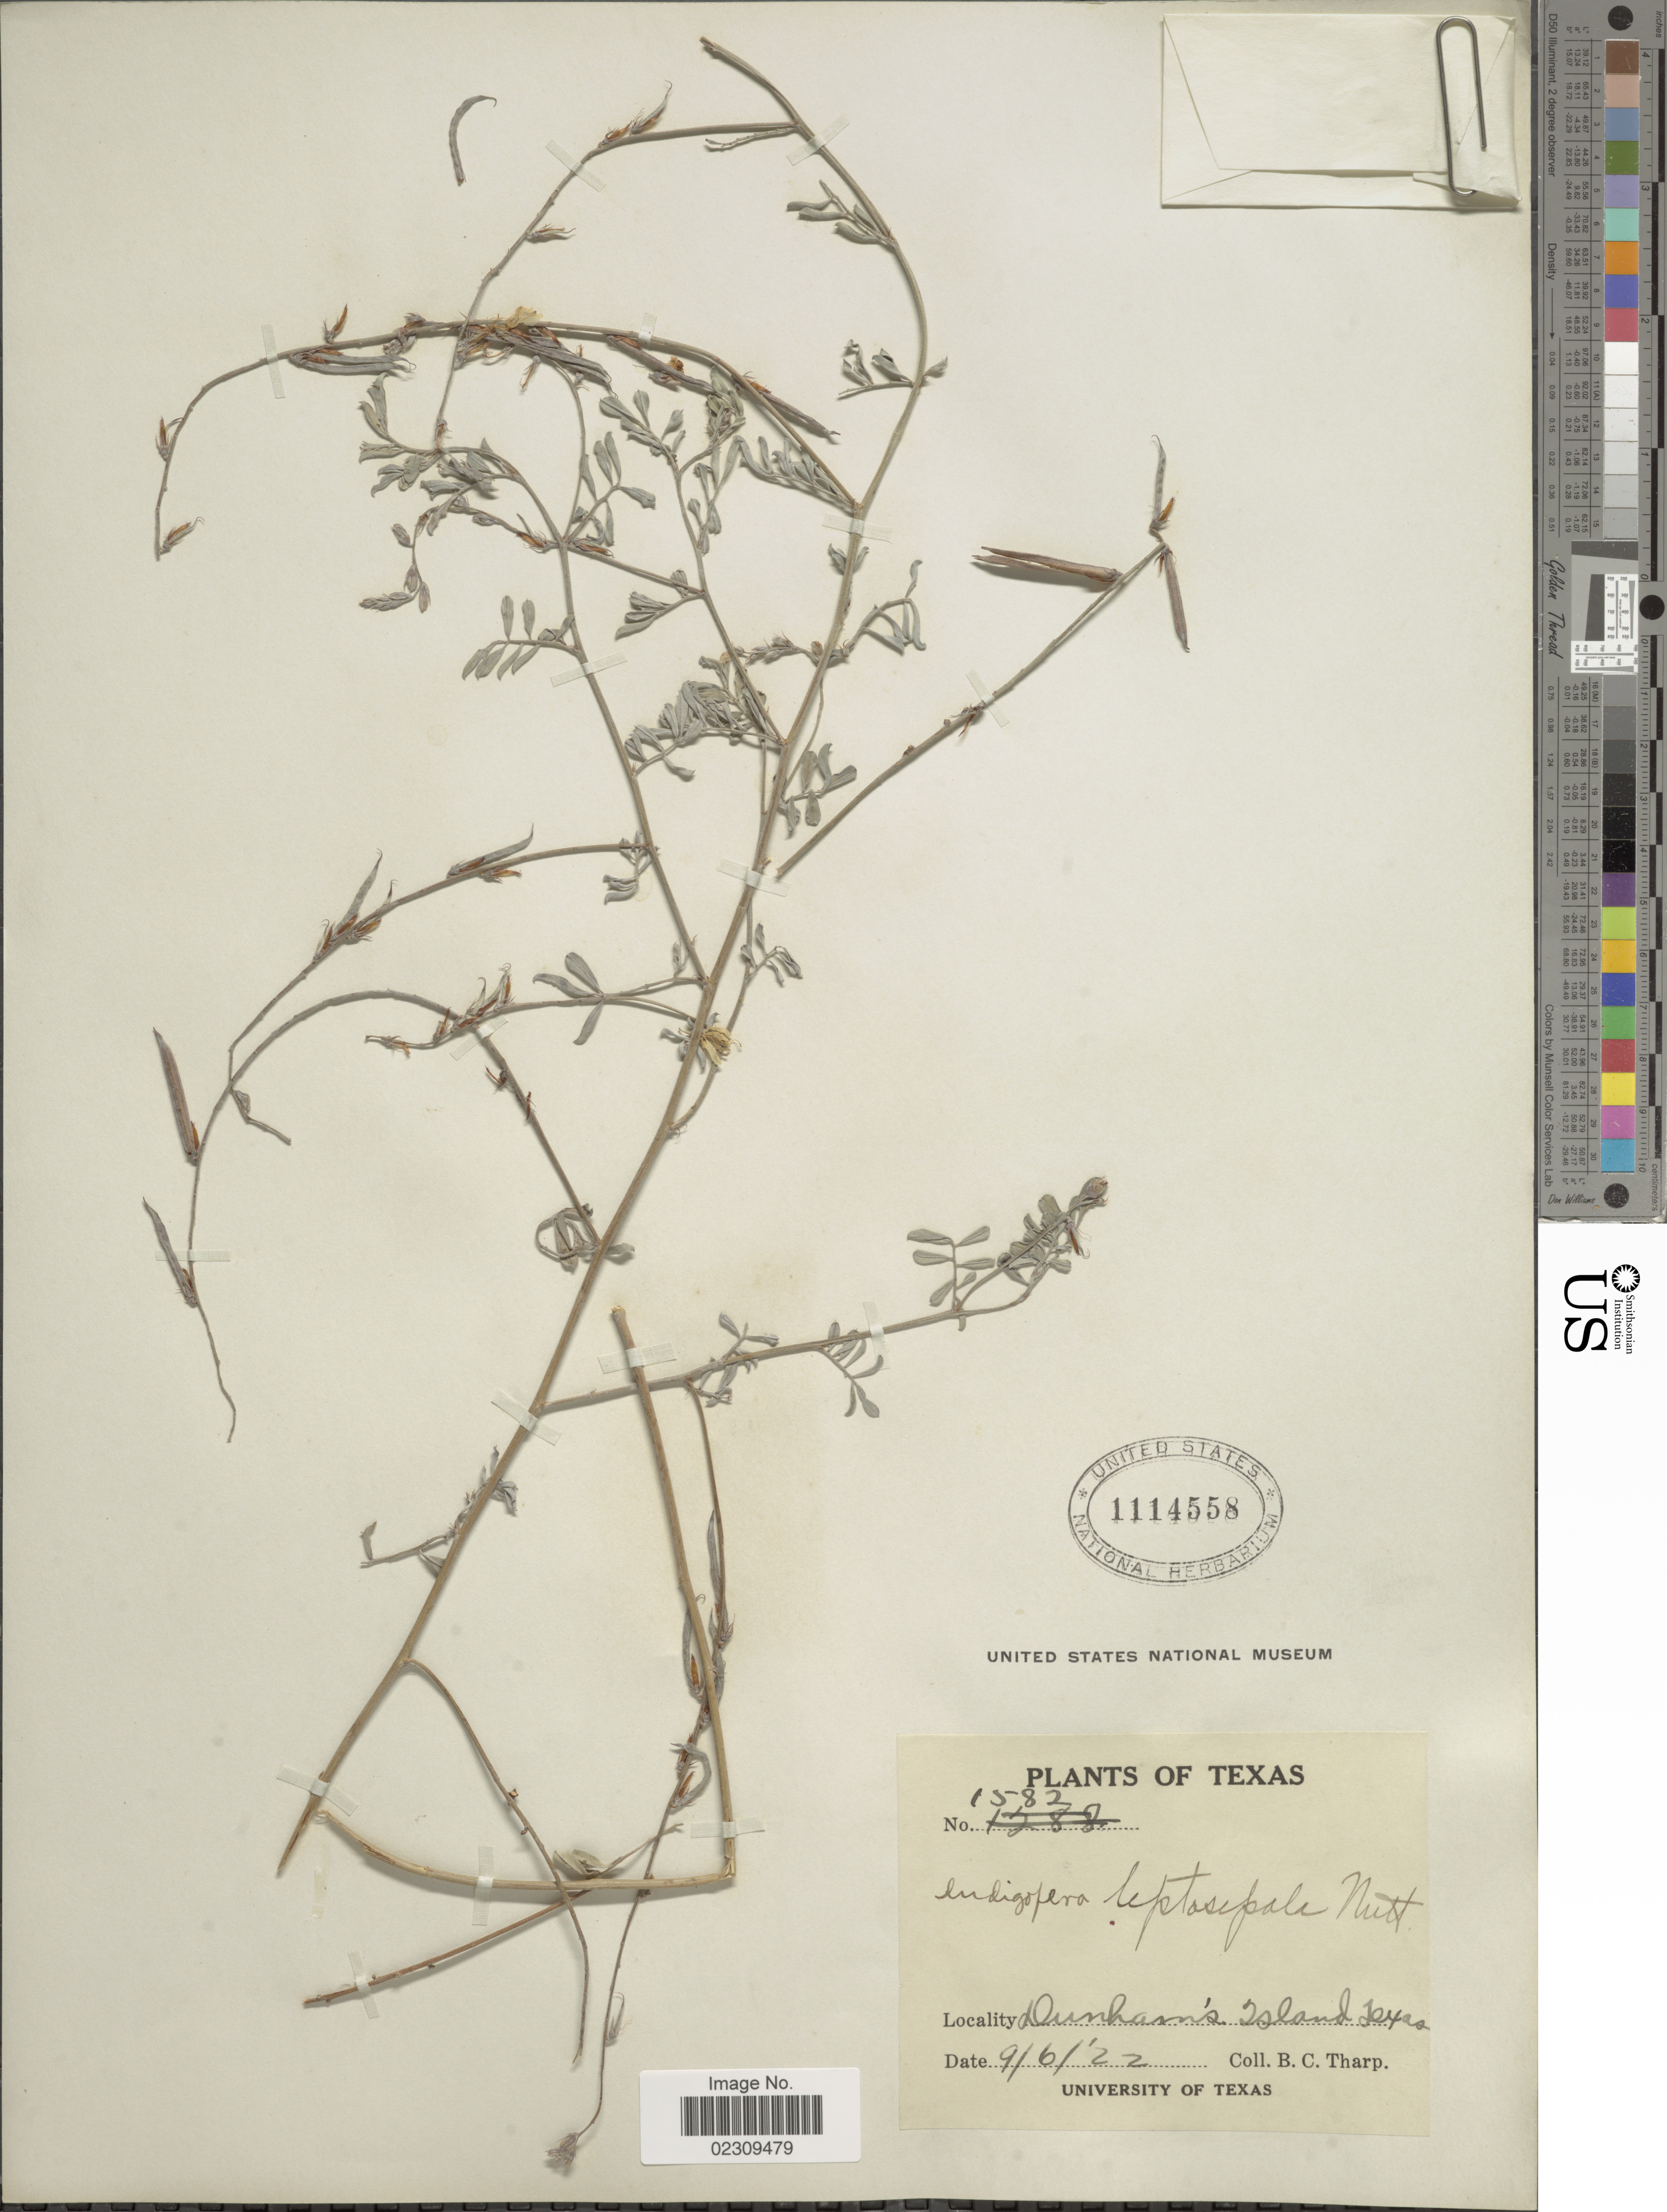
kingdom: Plantae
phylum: Tracheophyta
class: Magnoliopsida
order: Fabales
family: Fabaceae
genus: Indigofera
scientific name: Indigofera leptosepala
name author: Nutt.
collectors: B. C. Tharp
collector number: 1582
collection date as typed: Transcribed d/m/y: 6/9/22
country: United States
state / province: Texas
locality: Dunham's Island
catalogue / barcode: US 1114558